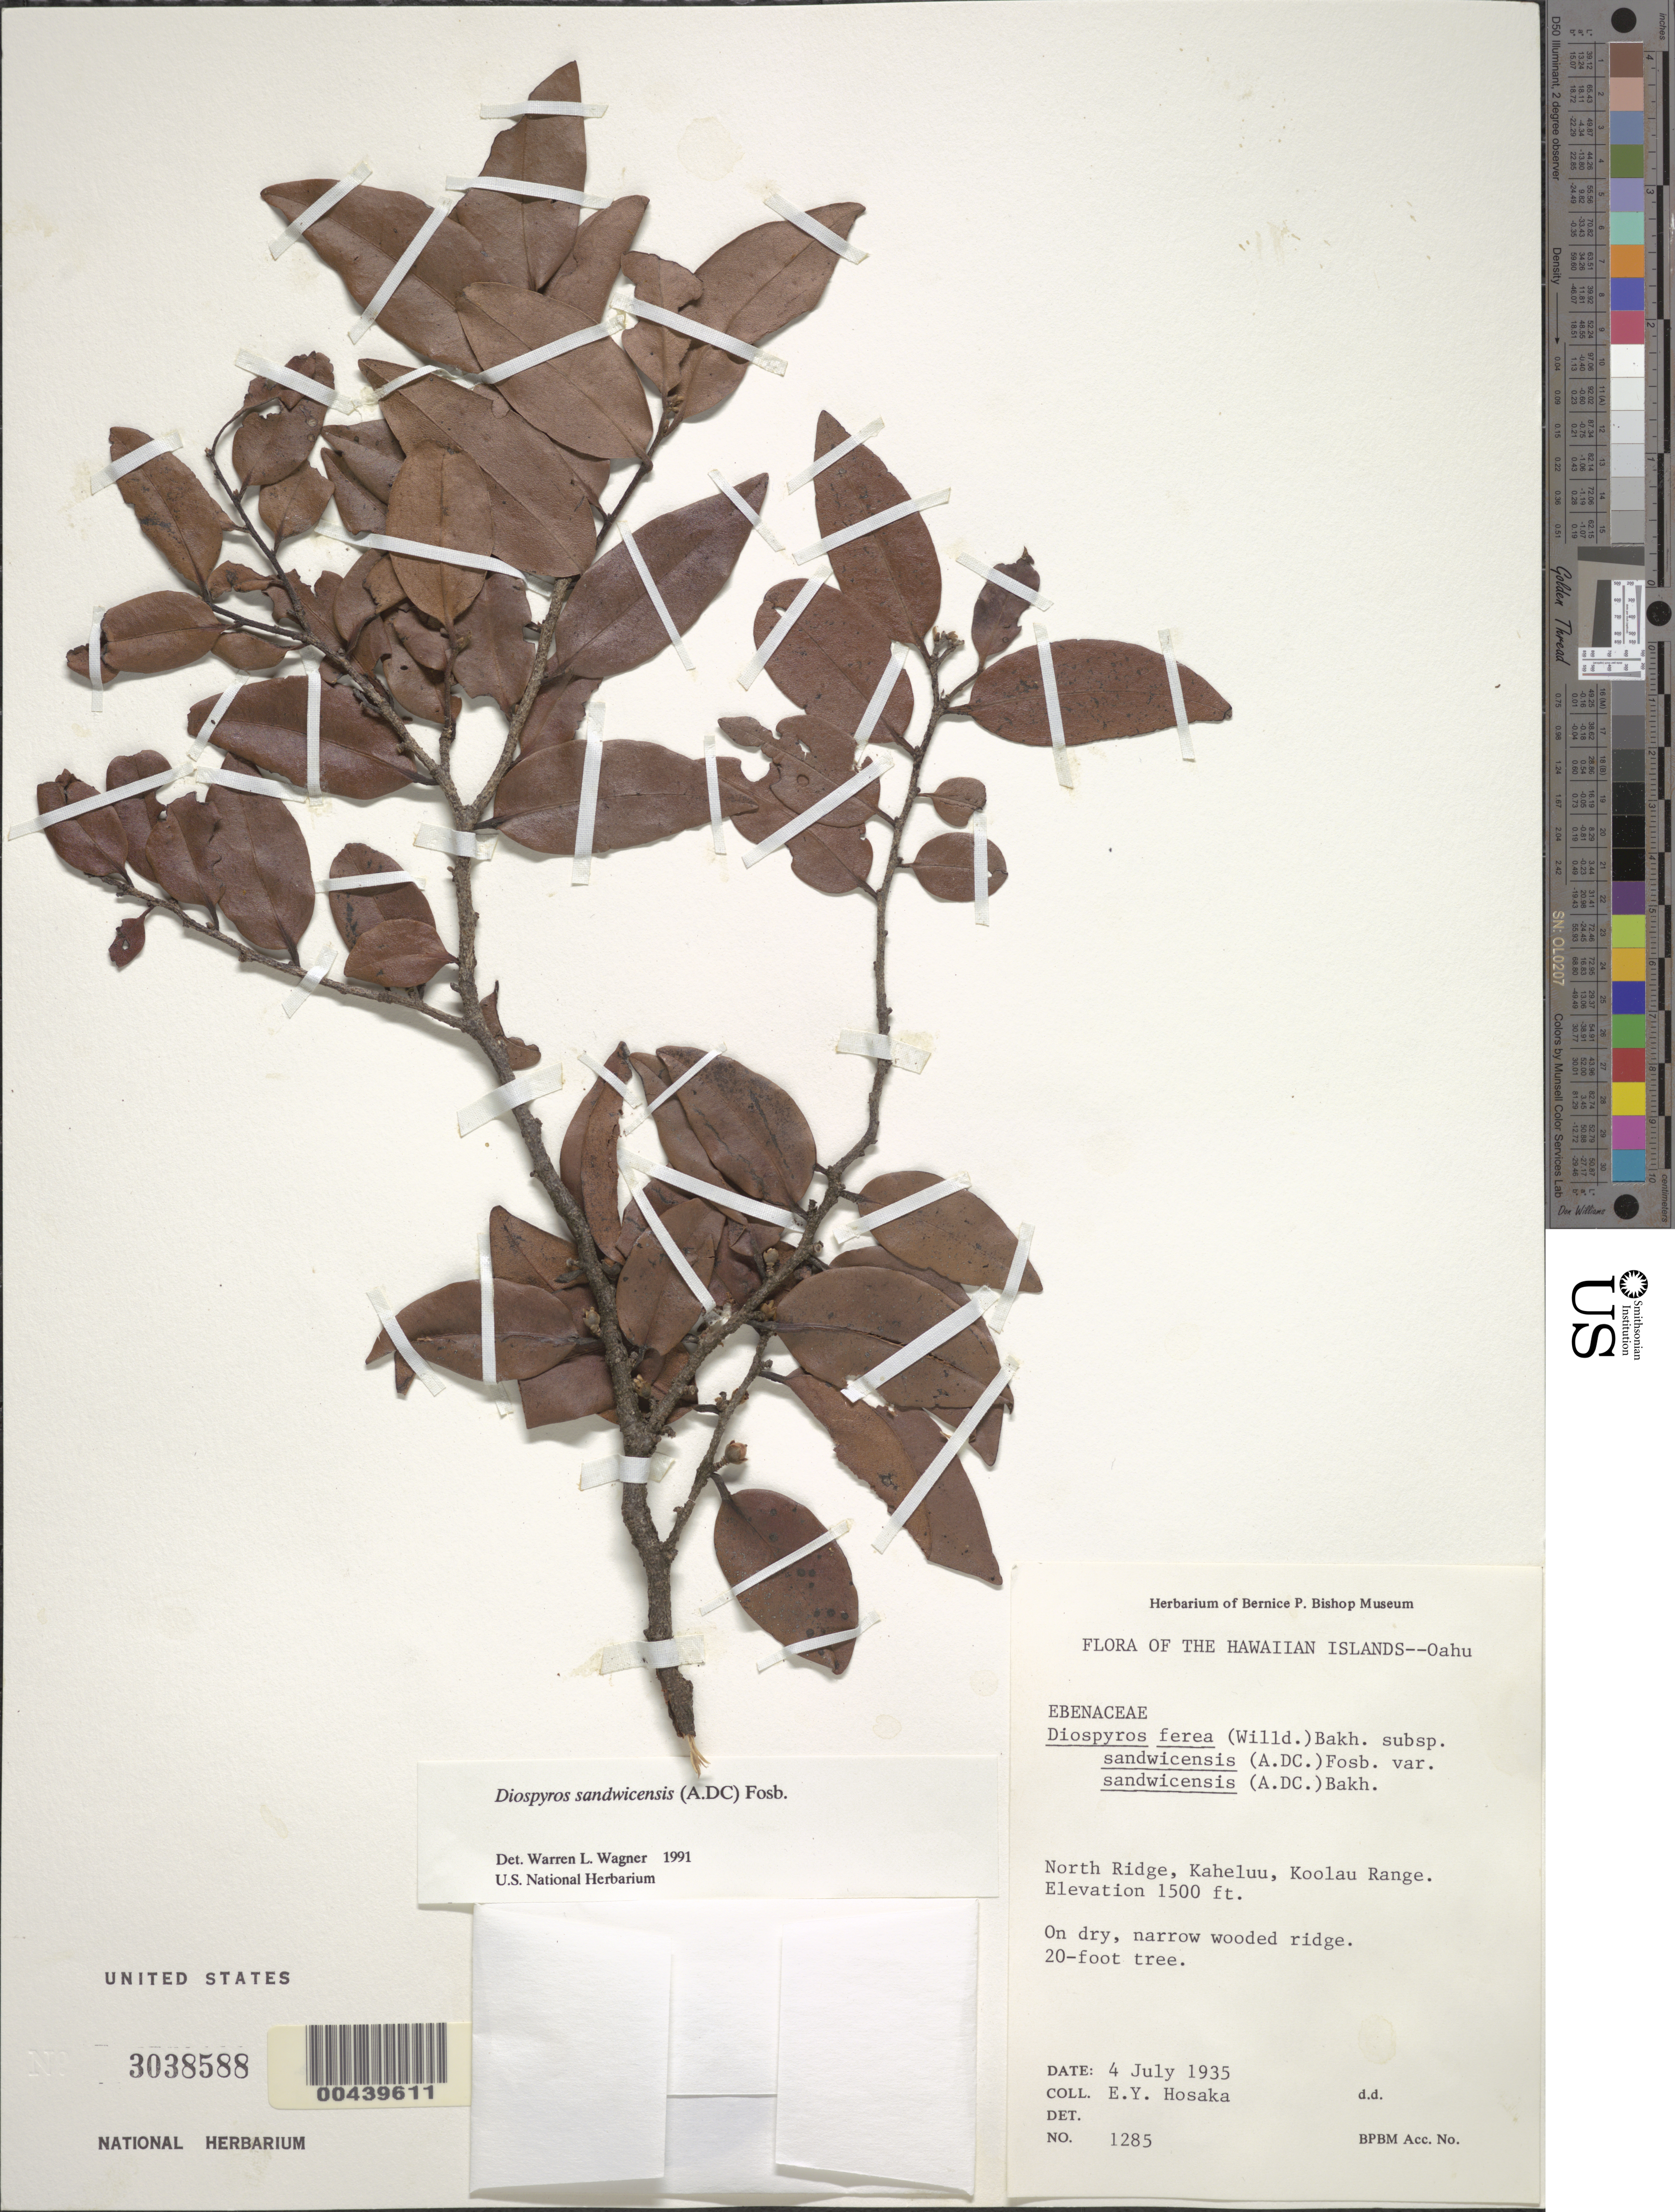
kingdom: Plantae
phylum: Tracheophyta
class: Magnoliopsida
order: Ericales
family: Ebenaceae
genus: Diospyros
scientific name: Diospyros sandwicensis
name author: (A. DC.) Fosberg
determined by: Wagner, W. L., (BOT), Smithsonian Institution - National Museum of Natural History (UNITED STATES)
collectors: E. Y. Hosaka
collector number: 1285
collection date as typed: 4 Jul 1935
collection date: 1935-07-04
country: United States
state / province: Hawaii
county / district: Honolulu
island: Oahu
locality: N Ridge, Kaheluu, Koolau Range.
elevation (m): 457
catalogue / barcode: US 3038588